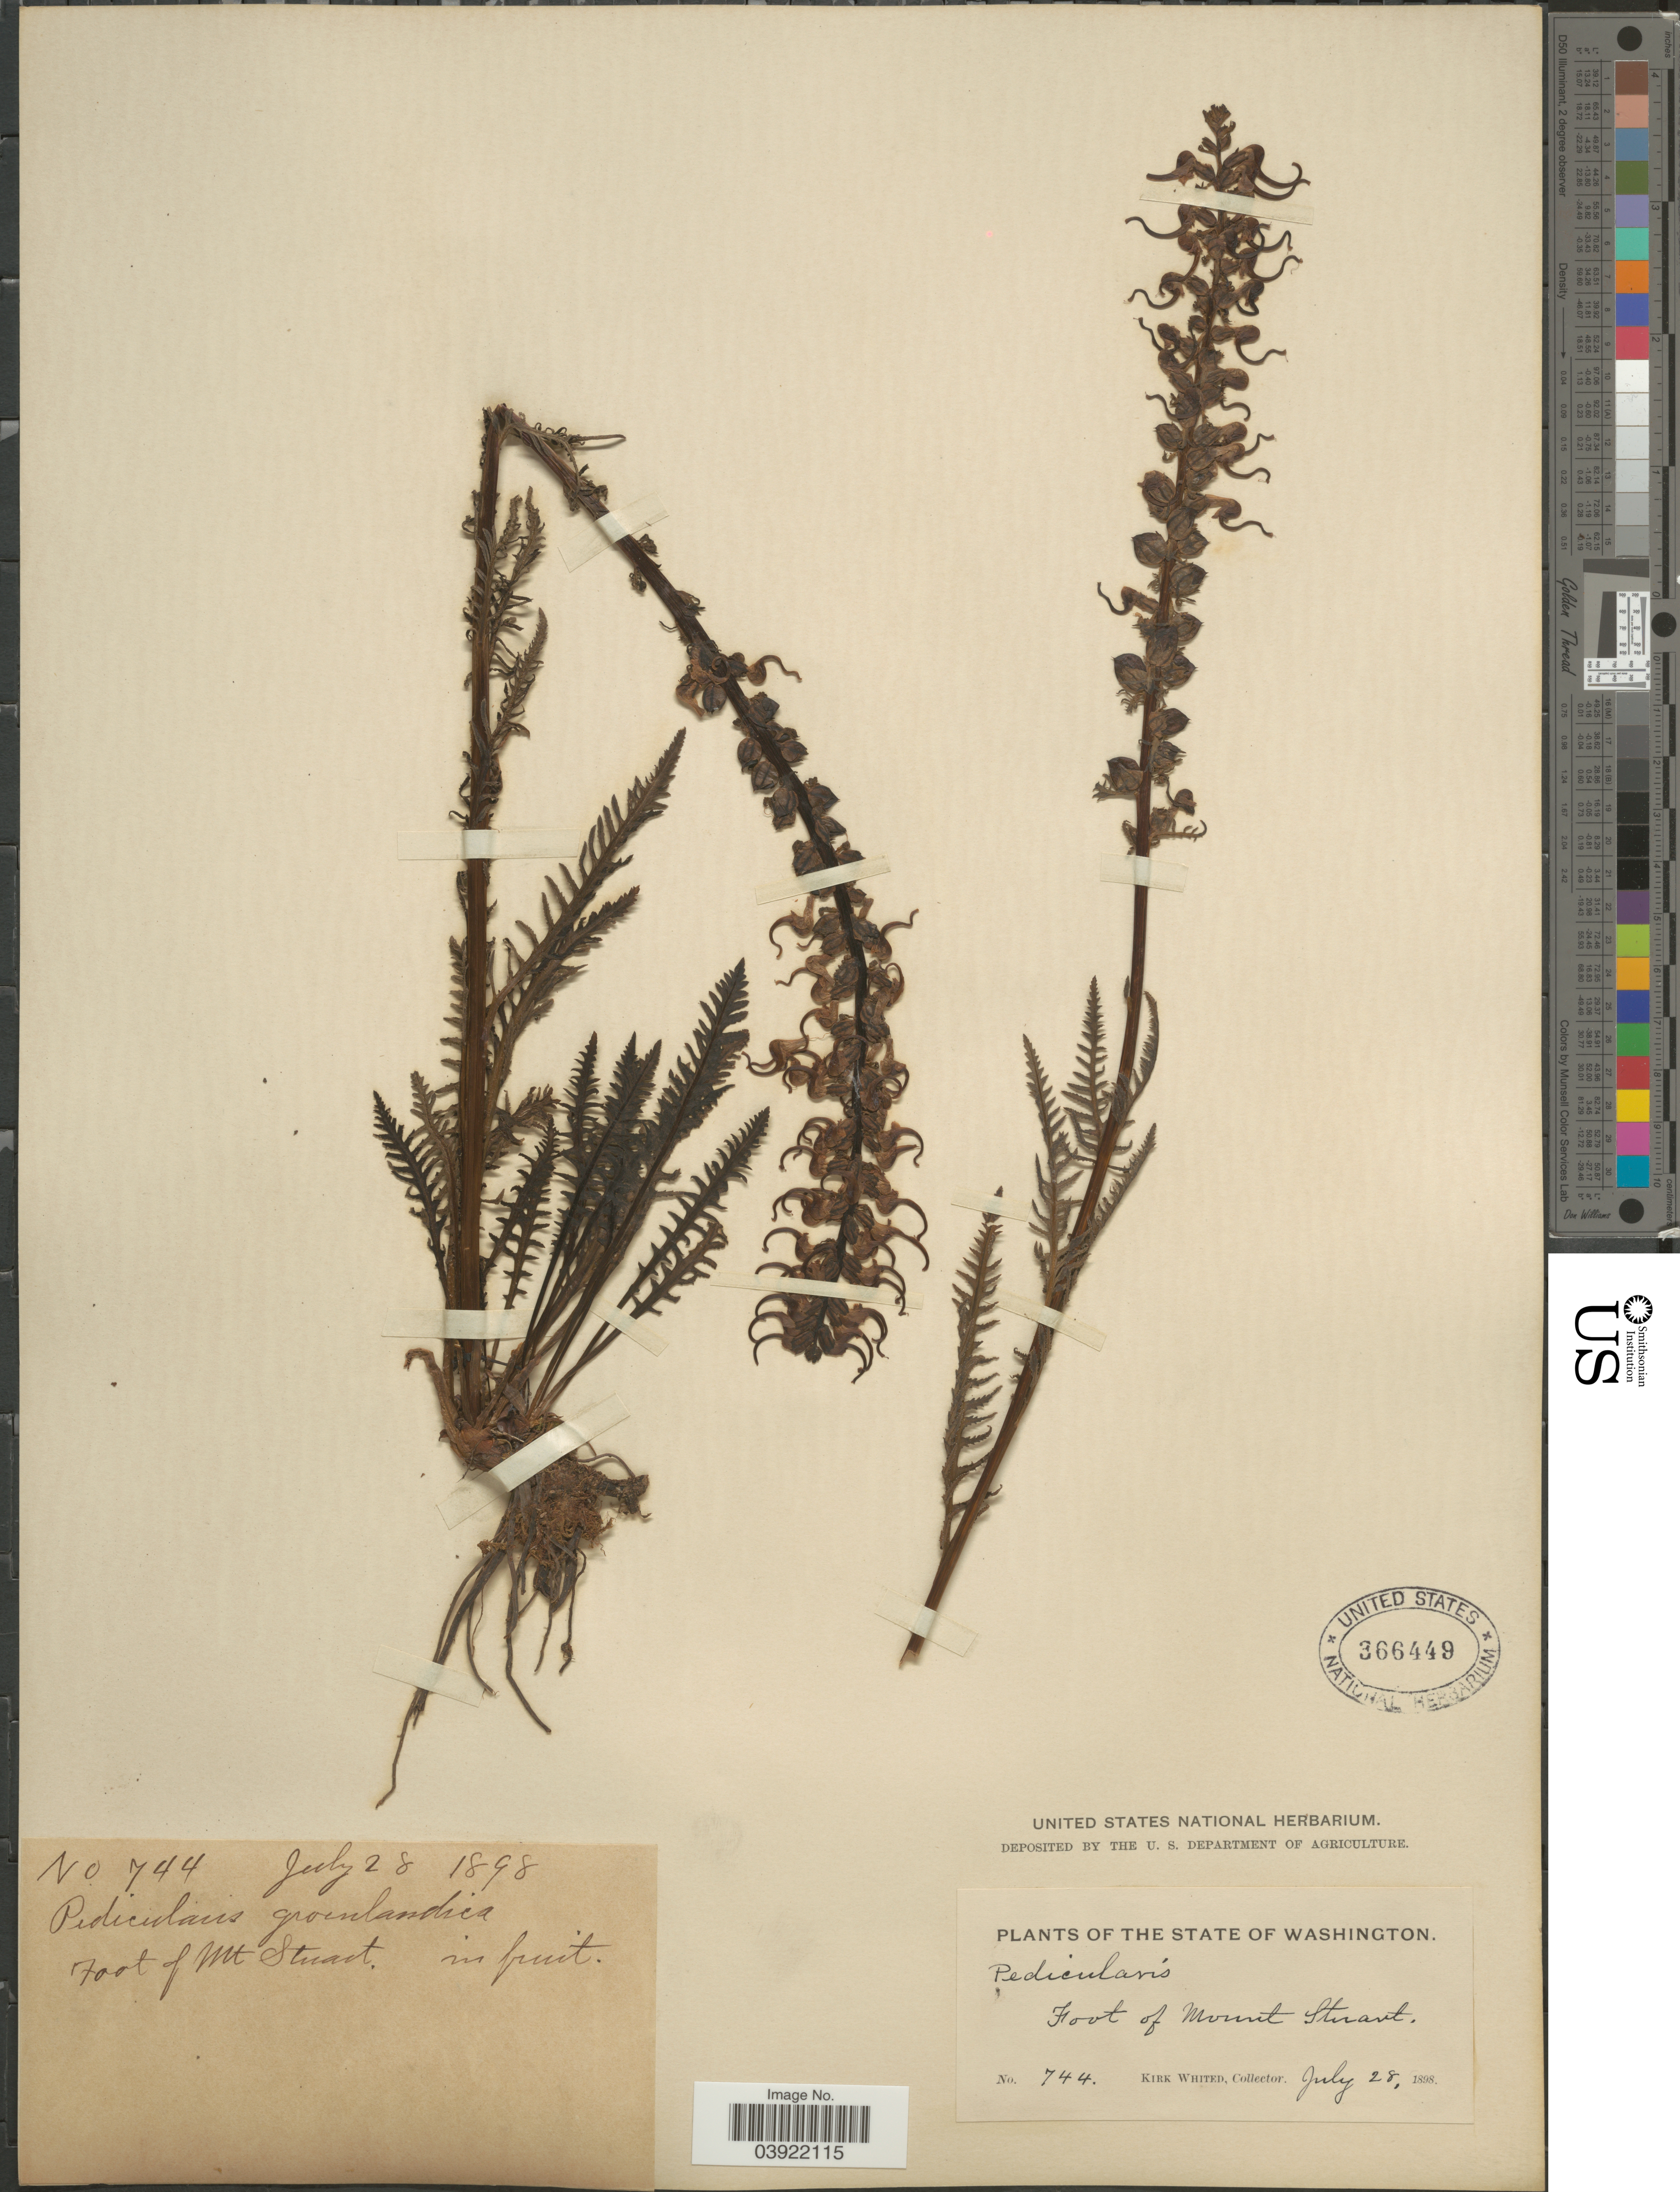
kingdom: Plantae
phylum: Tracheophyta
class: Magnoliopsida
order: Lamiales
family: Orobanchaceae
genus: Pedicularis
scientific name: Pedicularis groenlandica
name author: Retz.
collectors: K. Whited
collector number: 744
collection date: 1898-07-28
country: United States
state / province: Washington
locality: Foot of Mt Stuart. Foot of Mount Stuart.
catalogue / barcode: US 366449